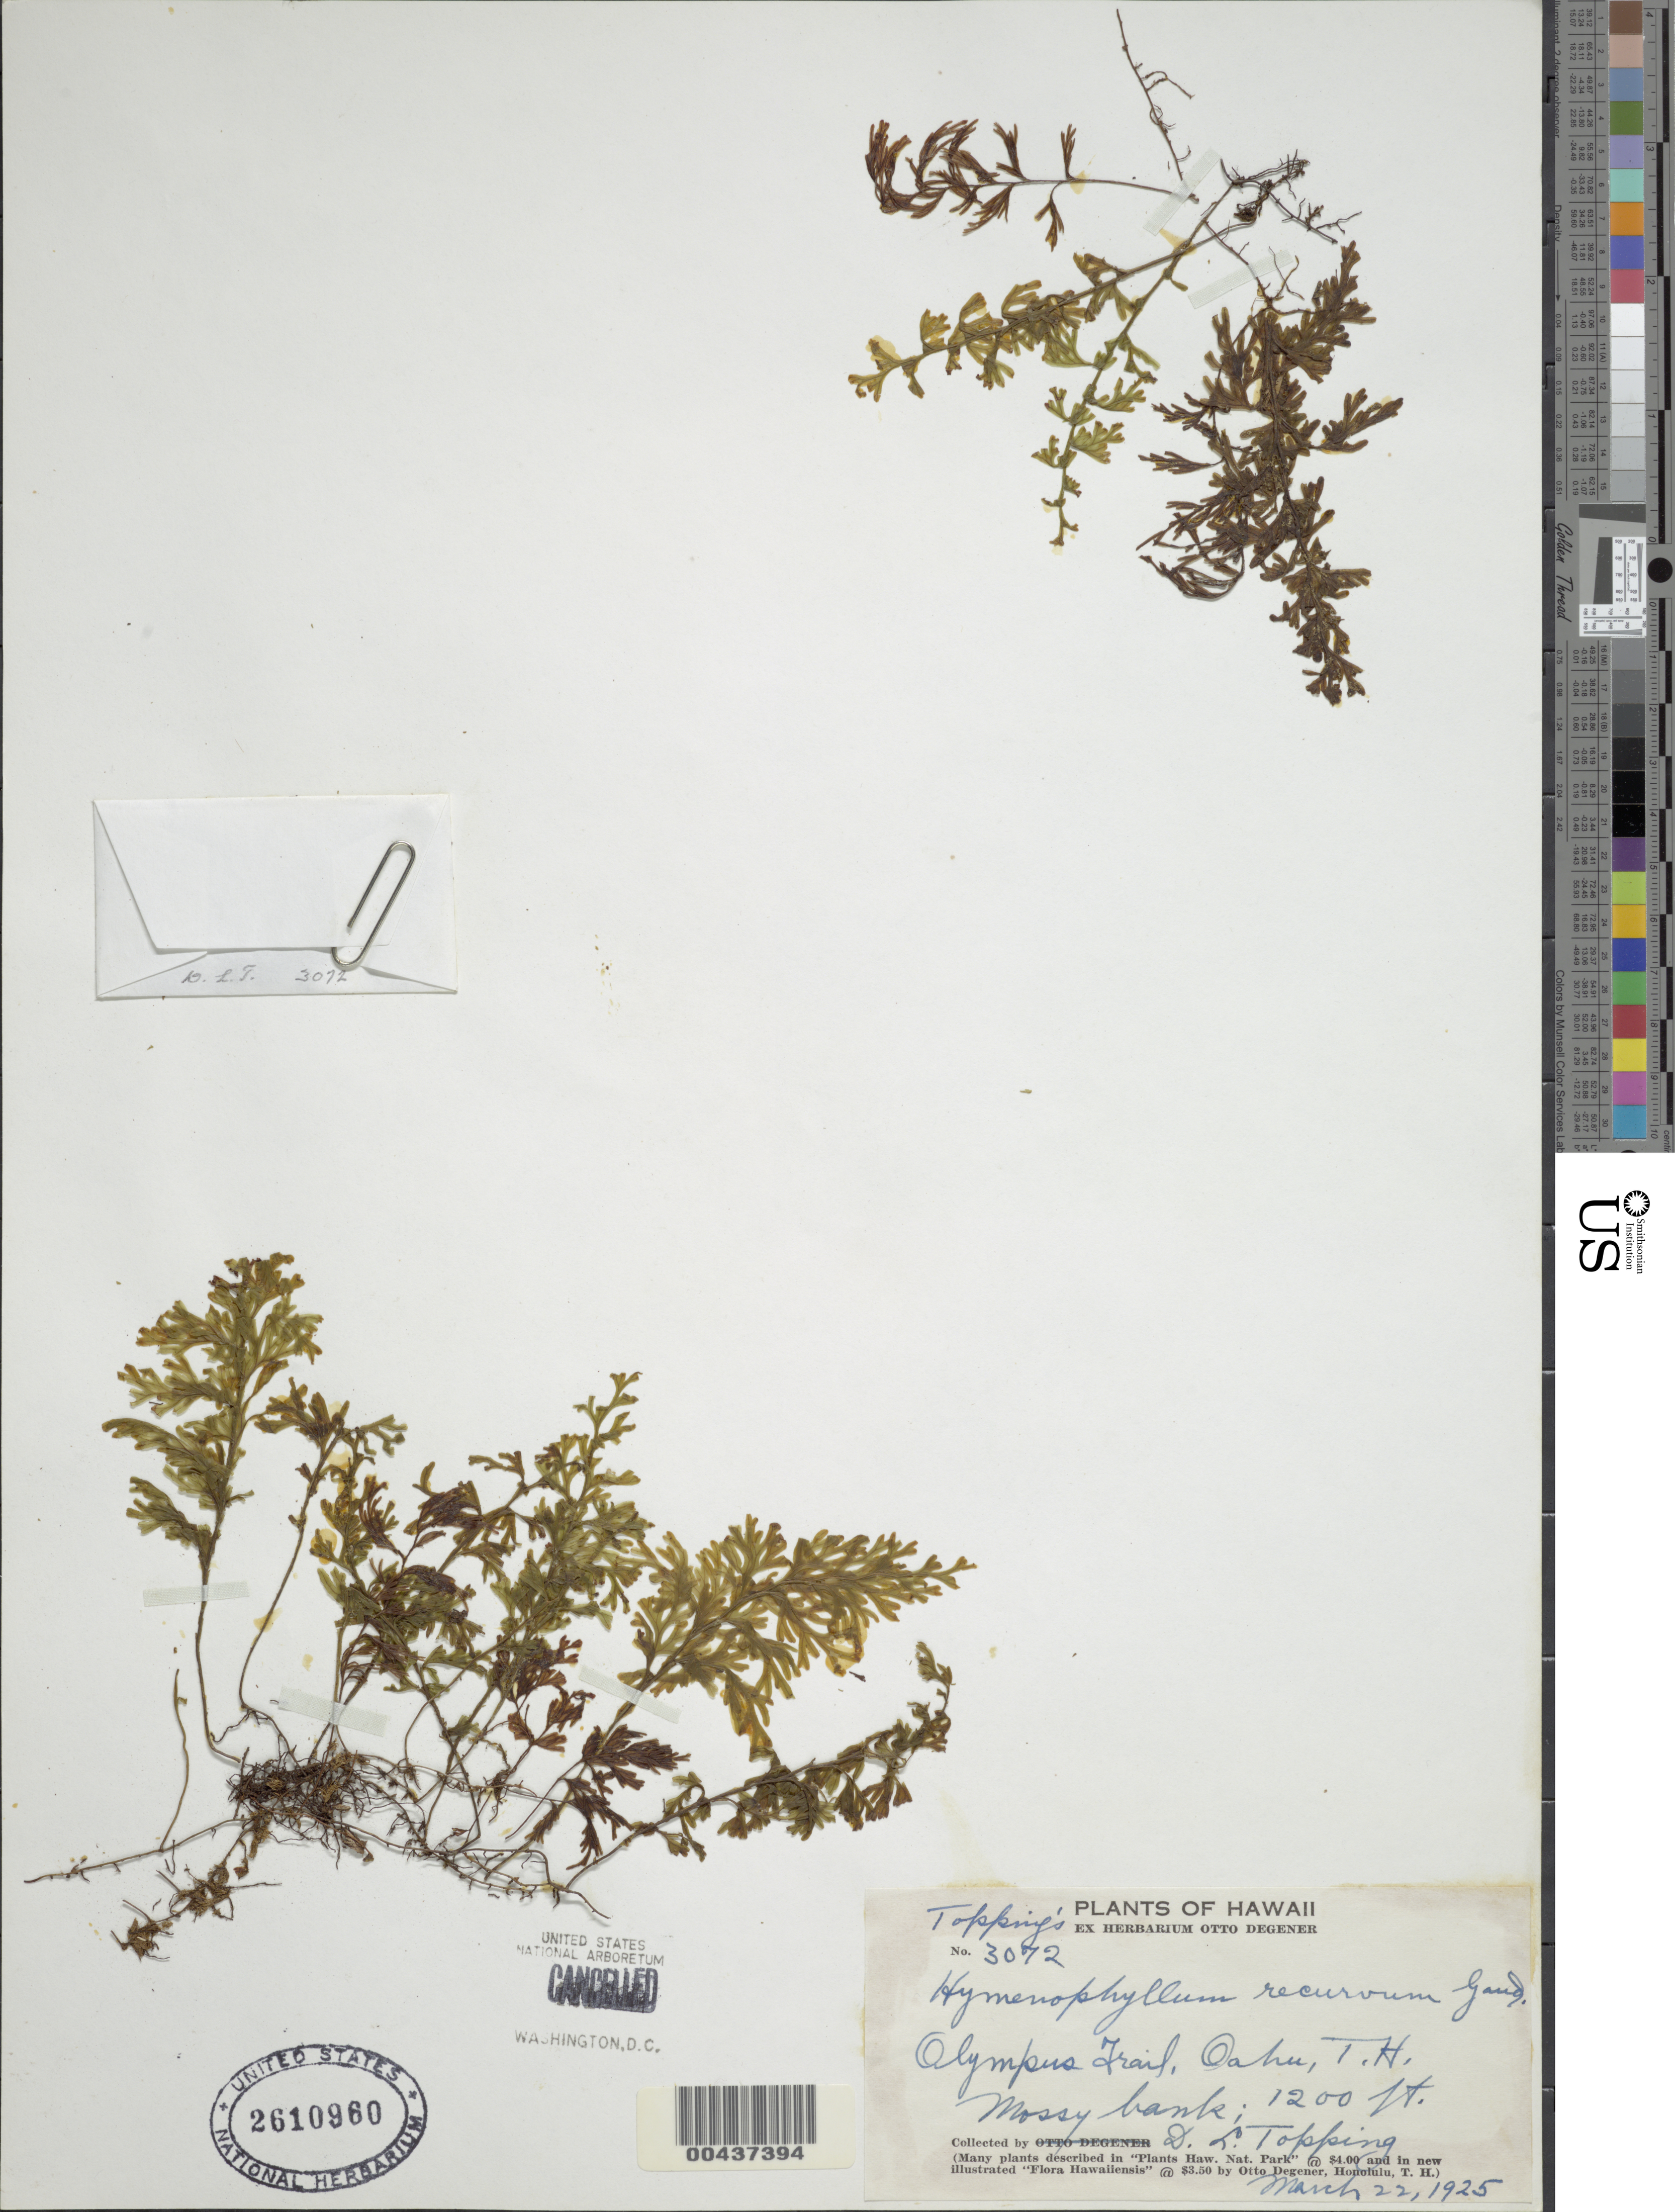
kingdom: Plantae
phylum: Tracheophyta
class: Polypodiopsida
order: Hymenophyllales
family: Hymenophyllaceae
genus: Hymenophyllum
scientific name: Hymenophyllum recurvum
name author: Gaudich.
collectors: D. L. Topping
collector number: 3072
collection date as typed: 22 Mar 1925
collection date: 1925-03-22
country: United States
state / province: Hawaii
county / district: Honolulu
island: Oahu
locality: Olympus Trail, Oahu, T.H.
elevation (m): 366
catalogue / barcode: US 2610960